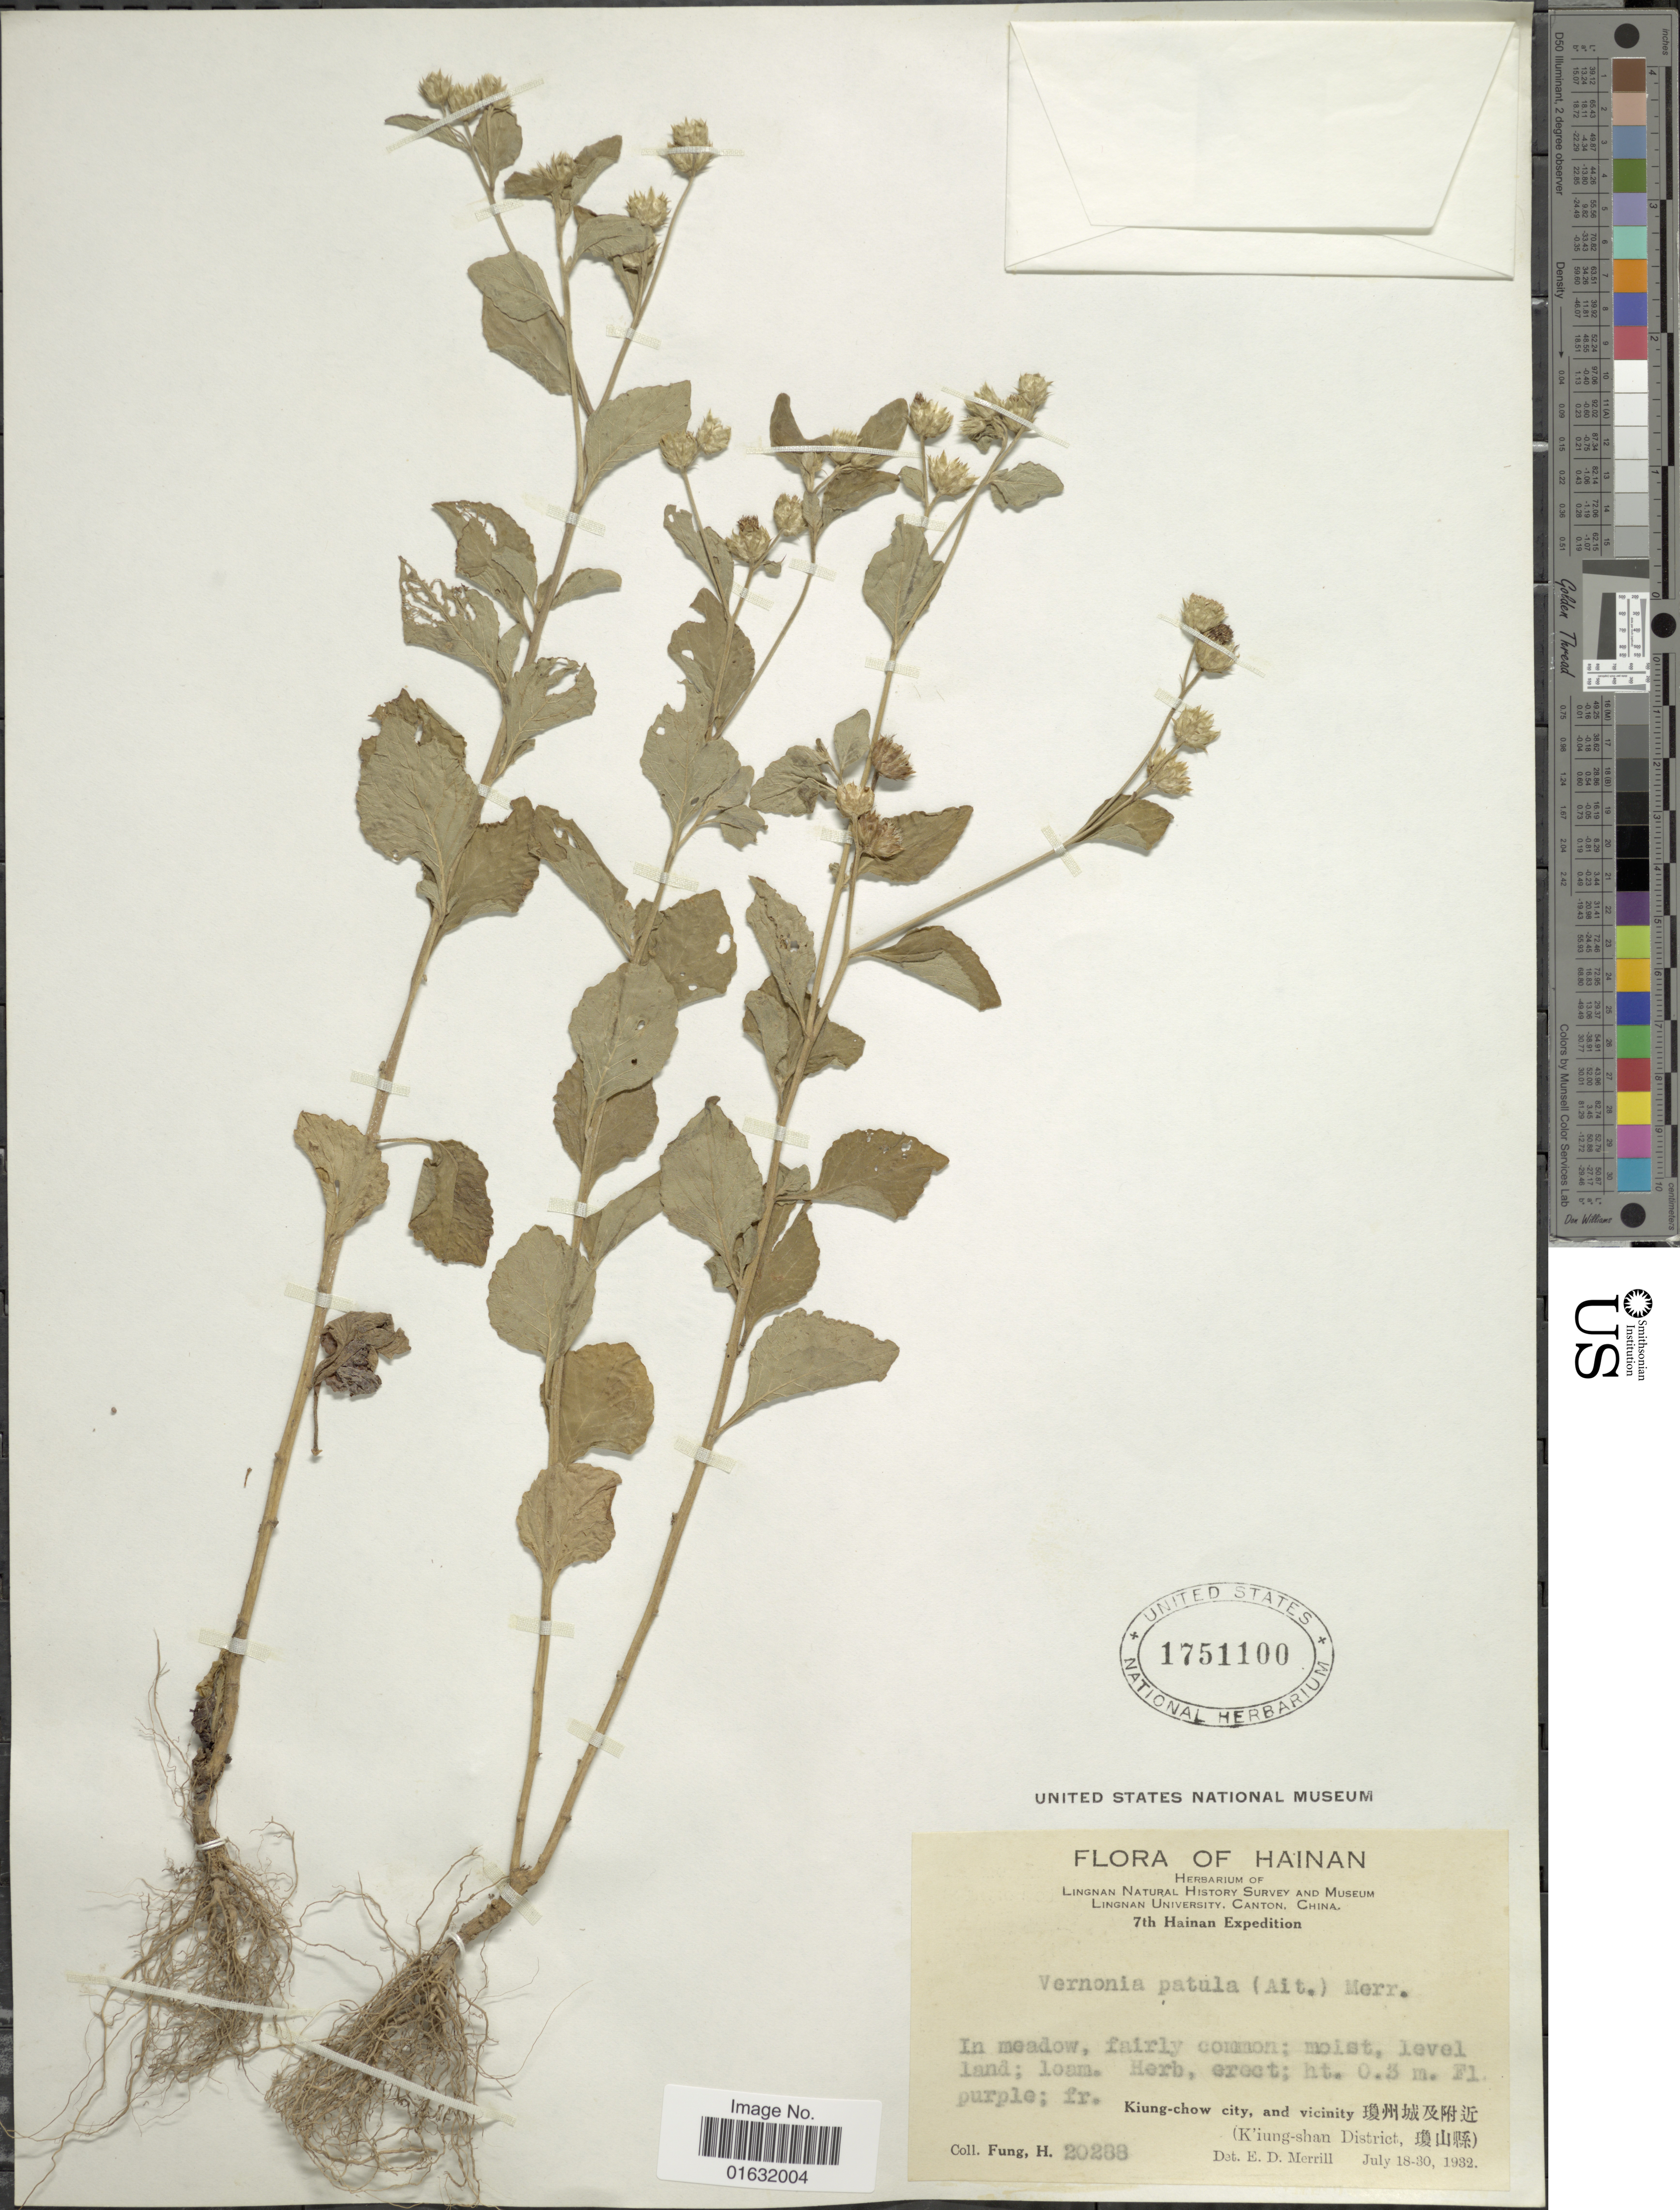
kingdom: Plantae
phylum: Tracheophyta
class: Magnoliopsida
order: Asterales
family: Asteraceae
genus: Cyanthillium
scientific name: Cyanthillium patulum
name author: (Aiton) H. Rob.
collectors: H. Fung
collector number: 20288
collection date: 1932-07-19/1932-07-30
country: China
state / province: Hainan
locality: Hainan, Kiung-chow city, and vicinity (K'iung-shan District).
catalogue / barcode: US 1751100